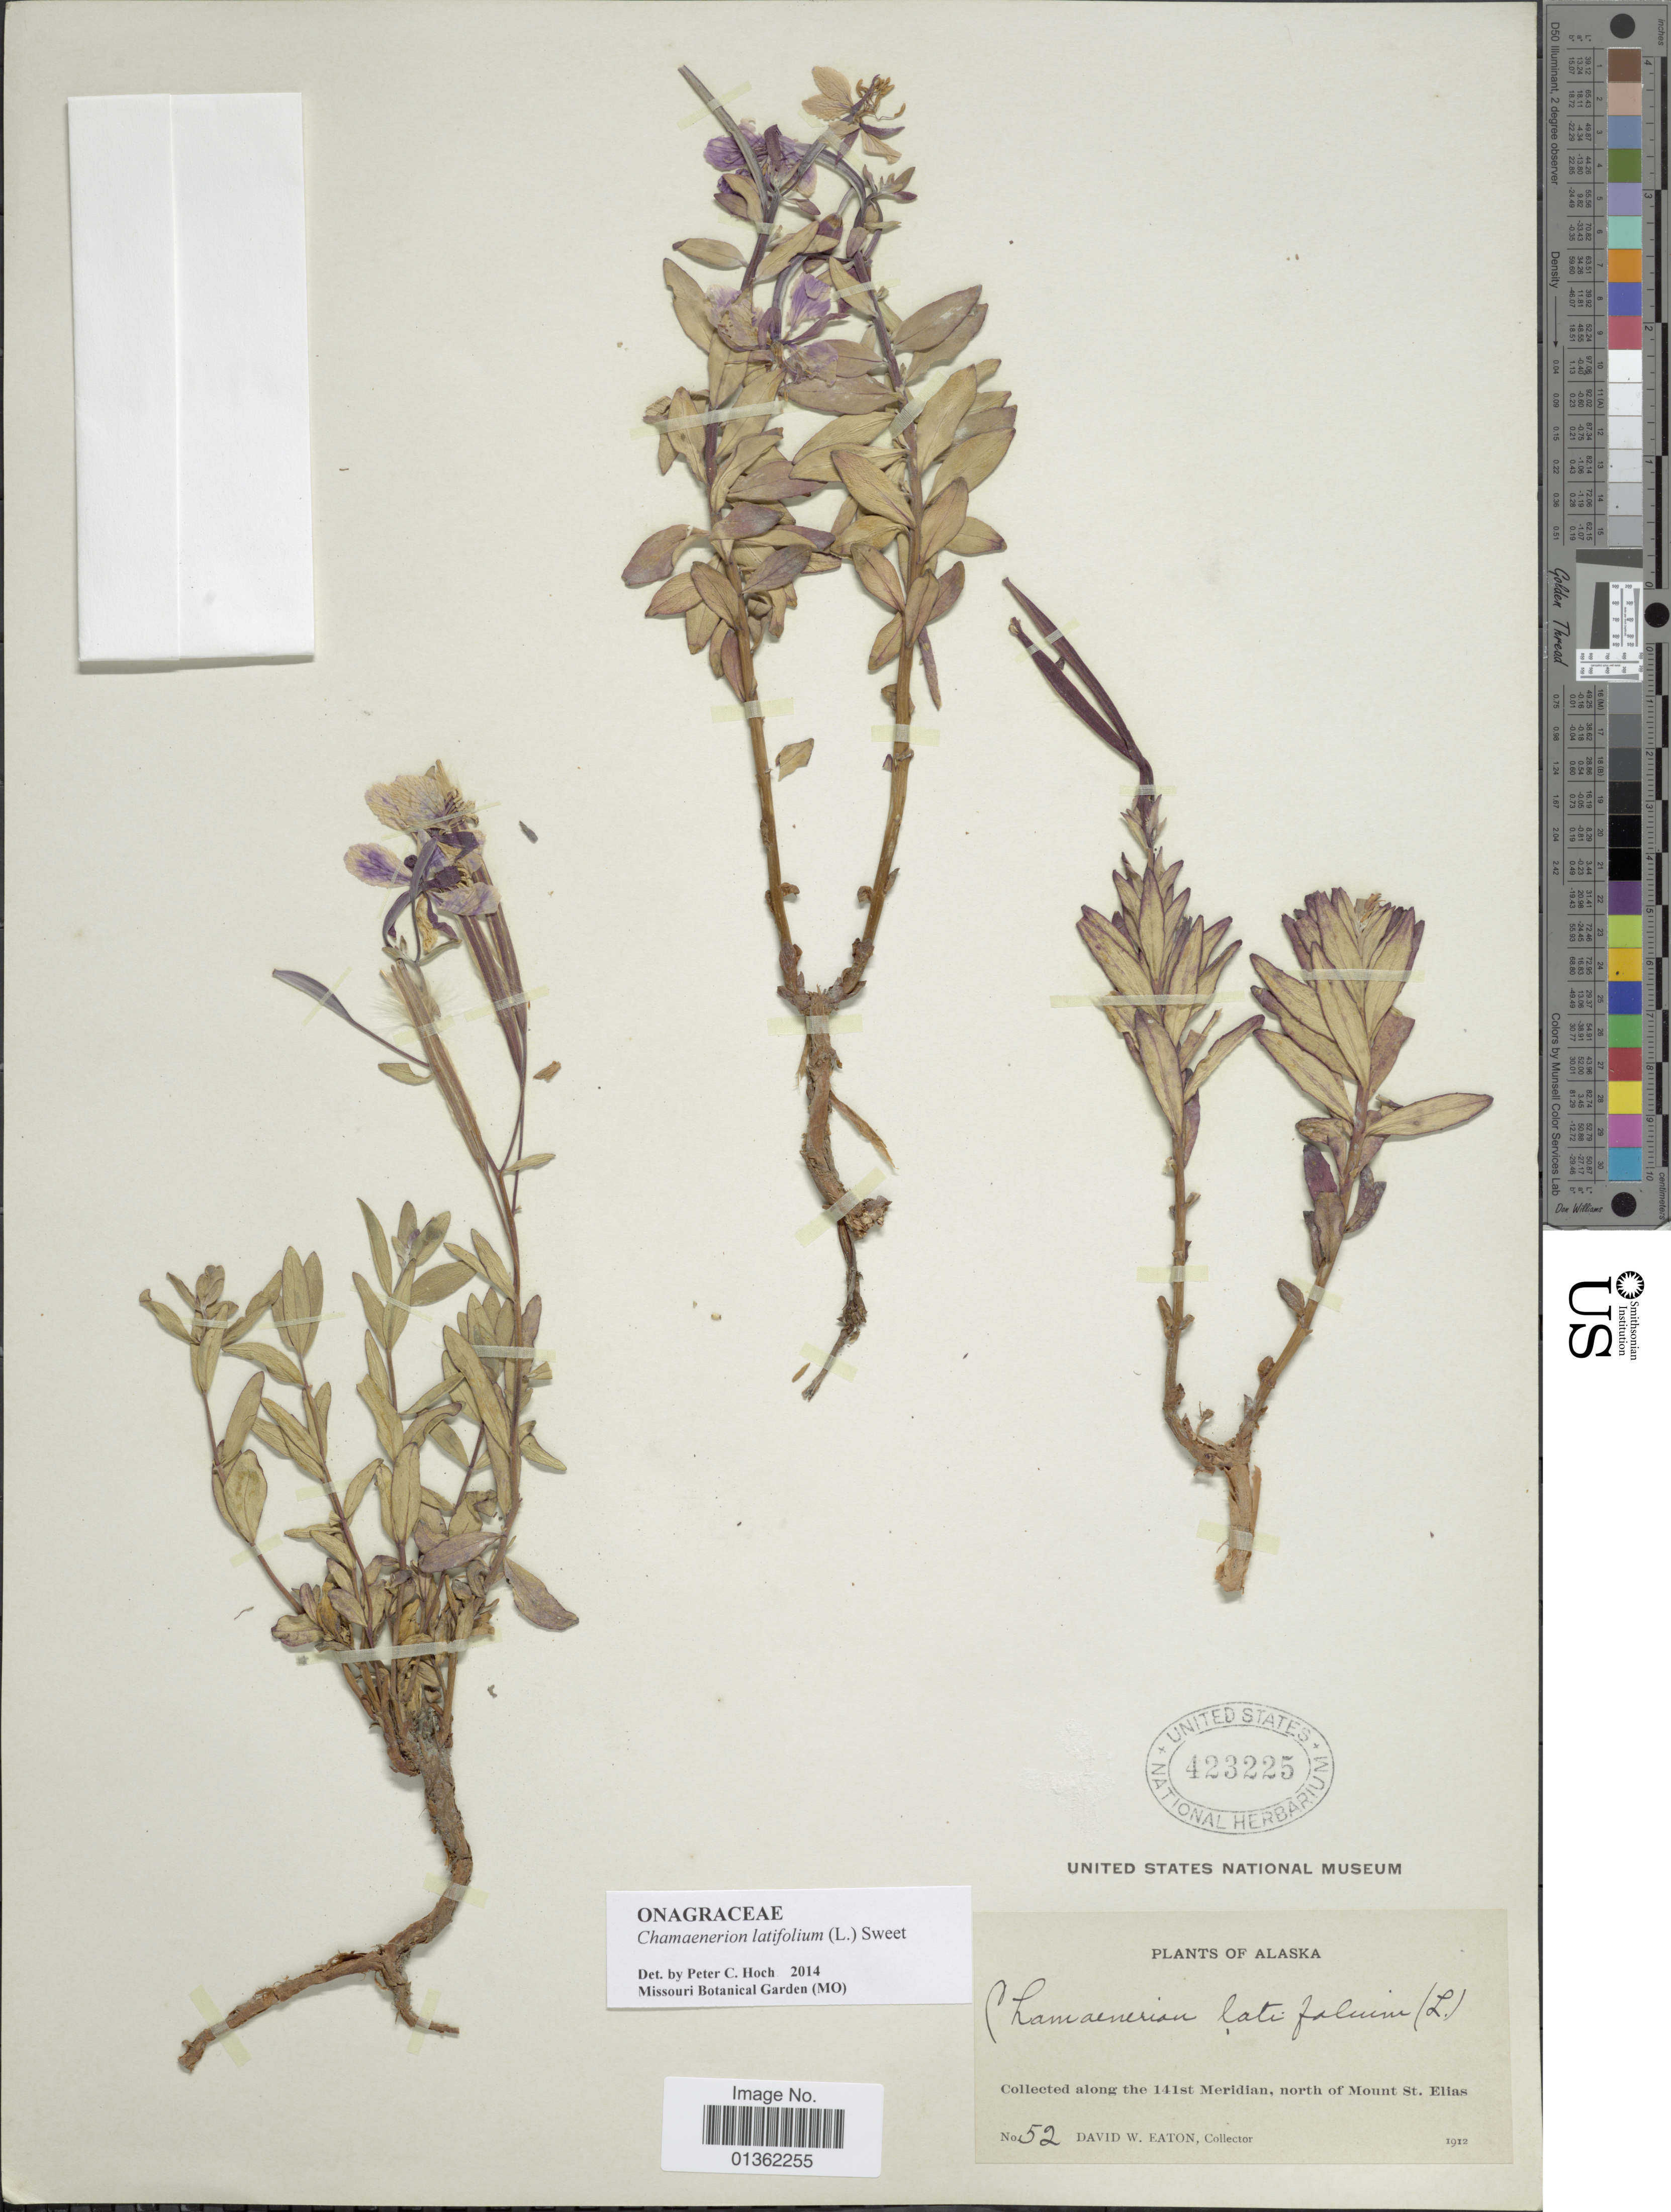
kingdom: Plantae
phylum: Tracheophyta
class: Magnoliopsida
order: Myrtales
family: Onagraceae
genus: Chamaenerion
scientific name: Chamaenerion latifolium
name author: (L.) Th. Fr. & Lange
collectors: D. Eaton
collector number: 52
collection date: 1912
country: United States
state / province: Alaska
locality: Collected along the 141st Meridian, north of Mount St. Elias.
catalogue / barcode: US 423225